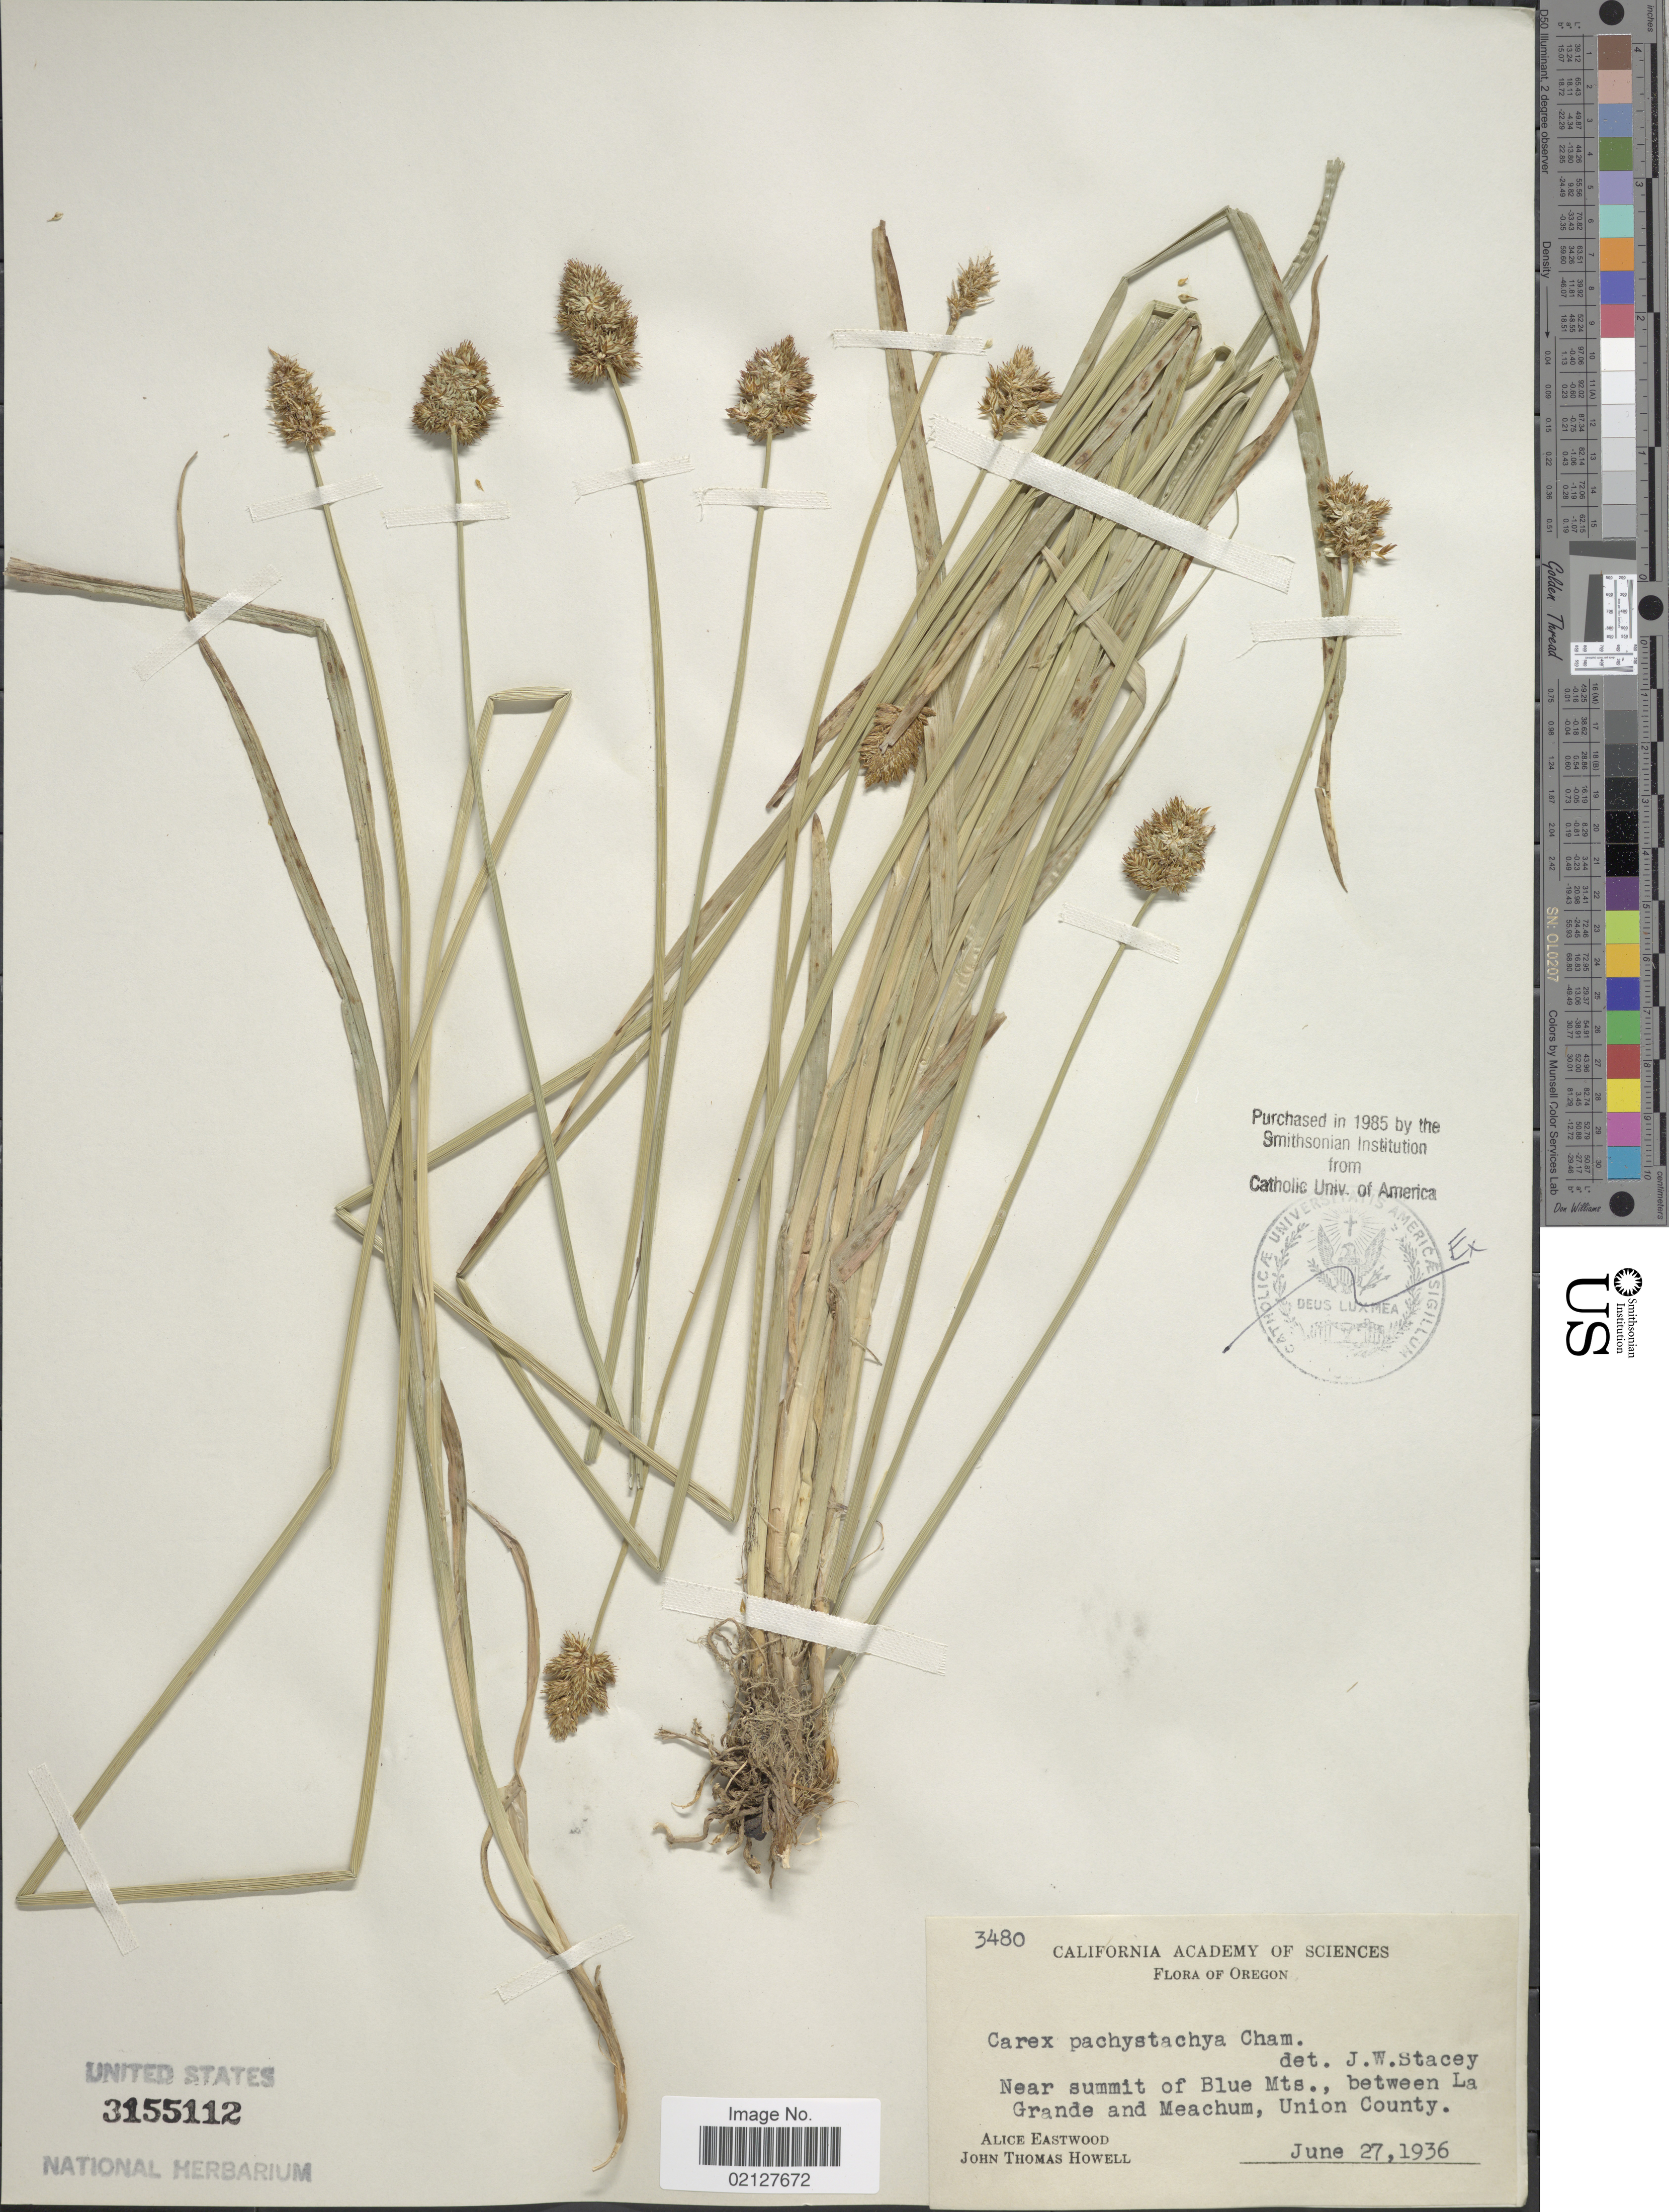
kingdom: Plantae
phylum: Tracheophyta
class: Liliopsida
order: Poales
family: Cyperaceae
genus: Carex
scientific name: Carex pachystachya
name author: Cham. ex Steud.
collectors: A. Eastwood & J. T. Howell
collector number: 3480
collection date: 1936-06-27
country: United States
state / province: Oregon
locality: Near summit of Blue Mts., between La Grande and Meachum, Union County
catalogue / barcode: US 3155112